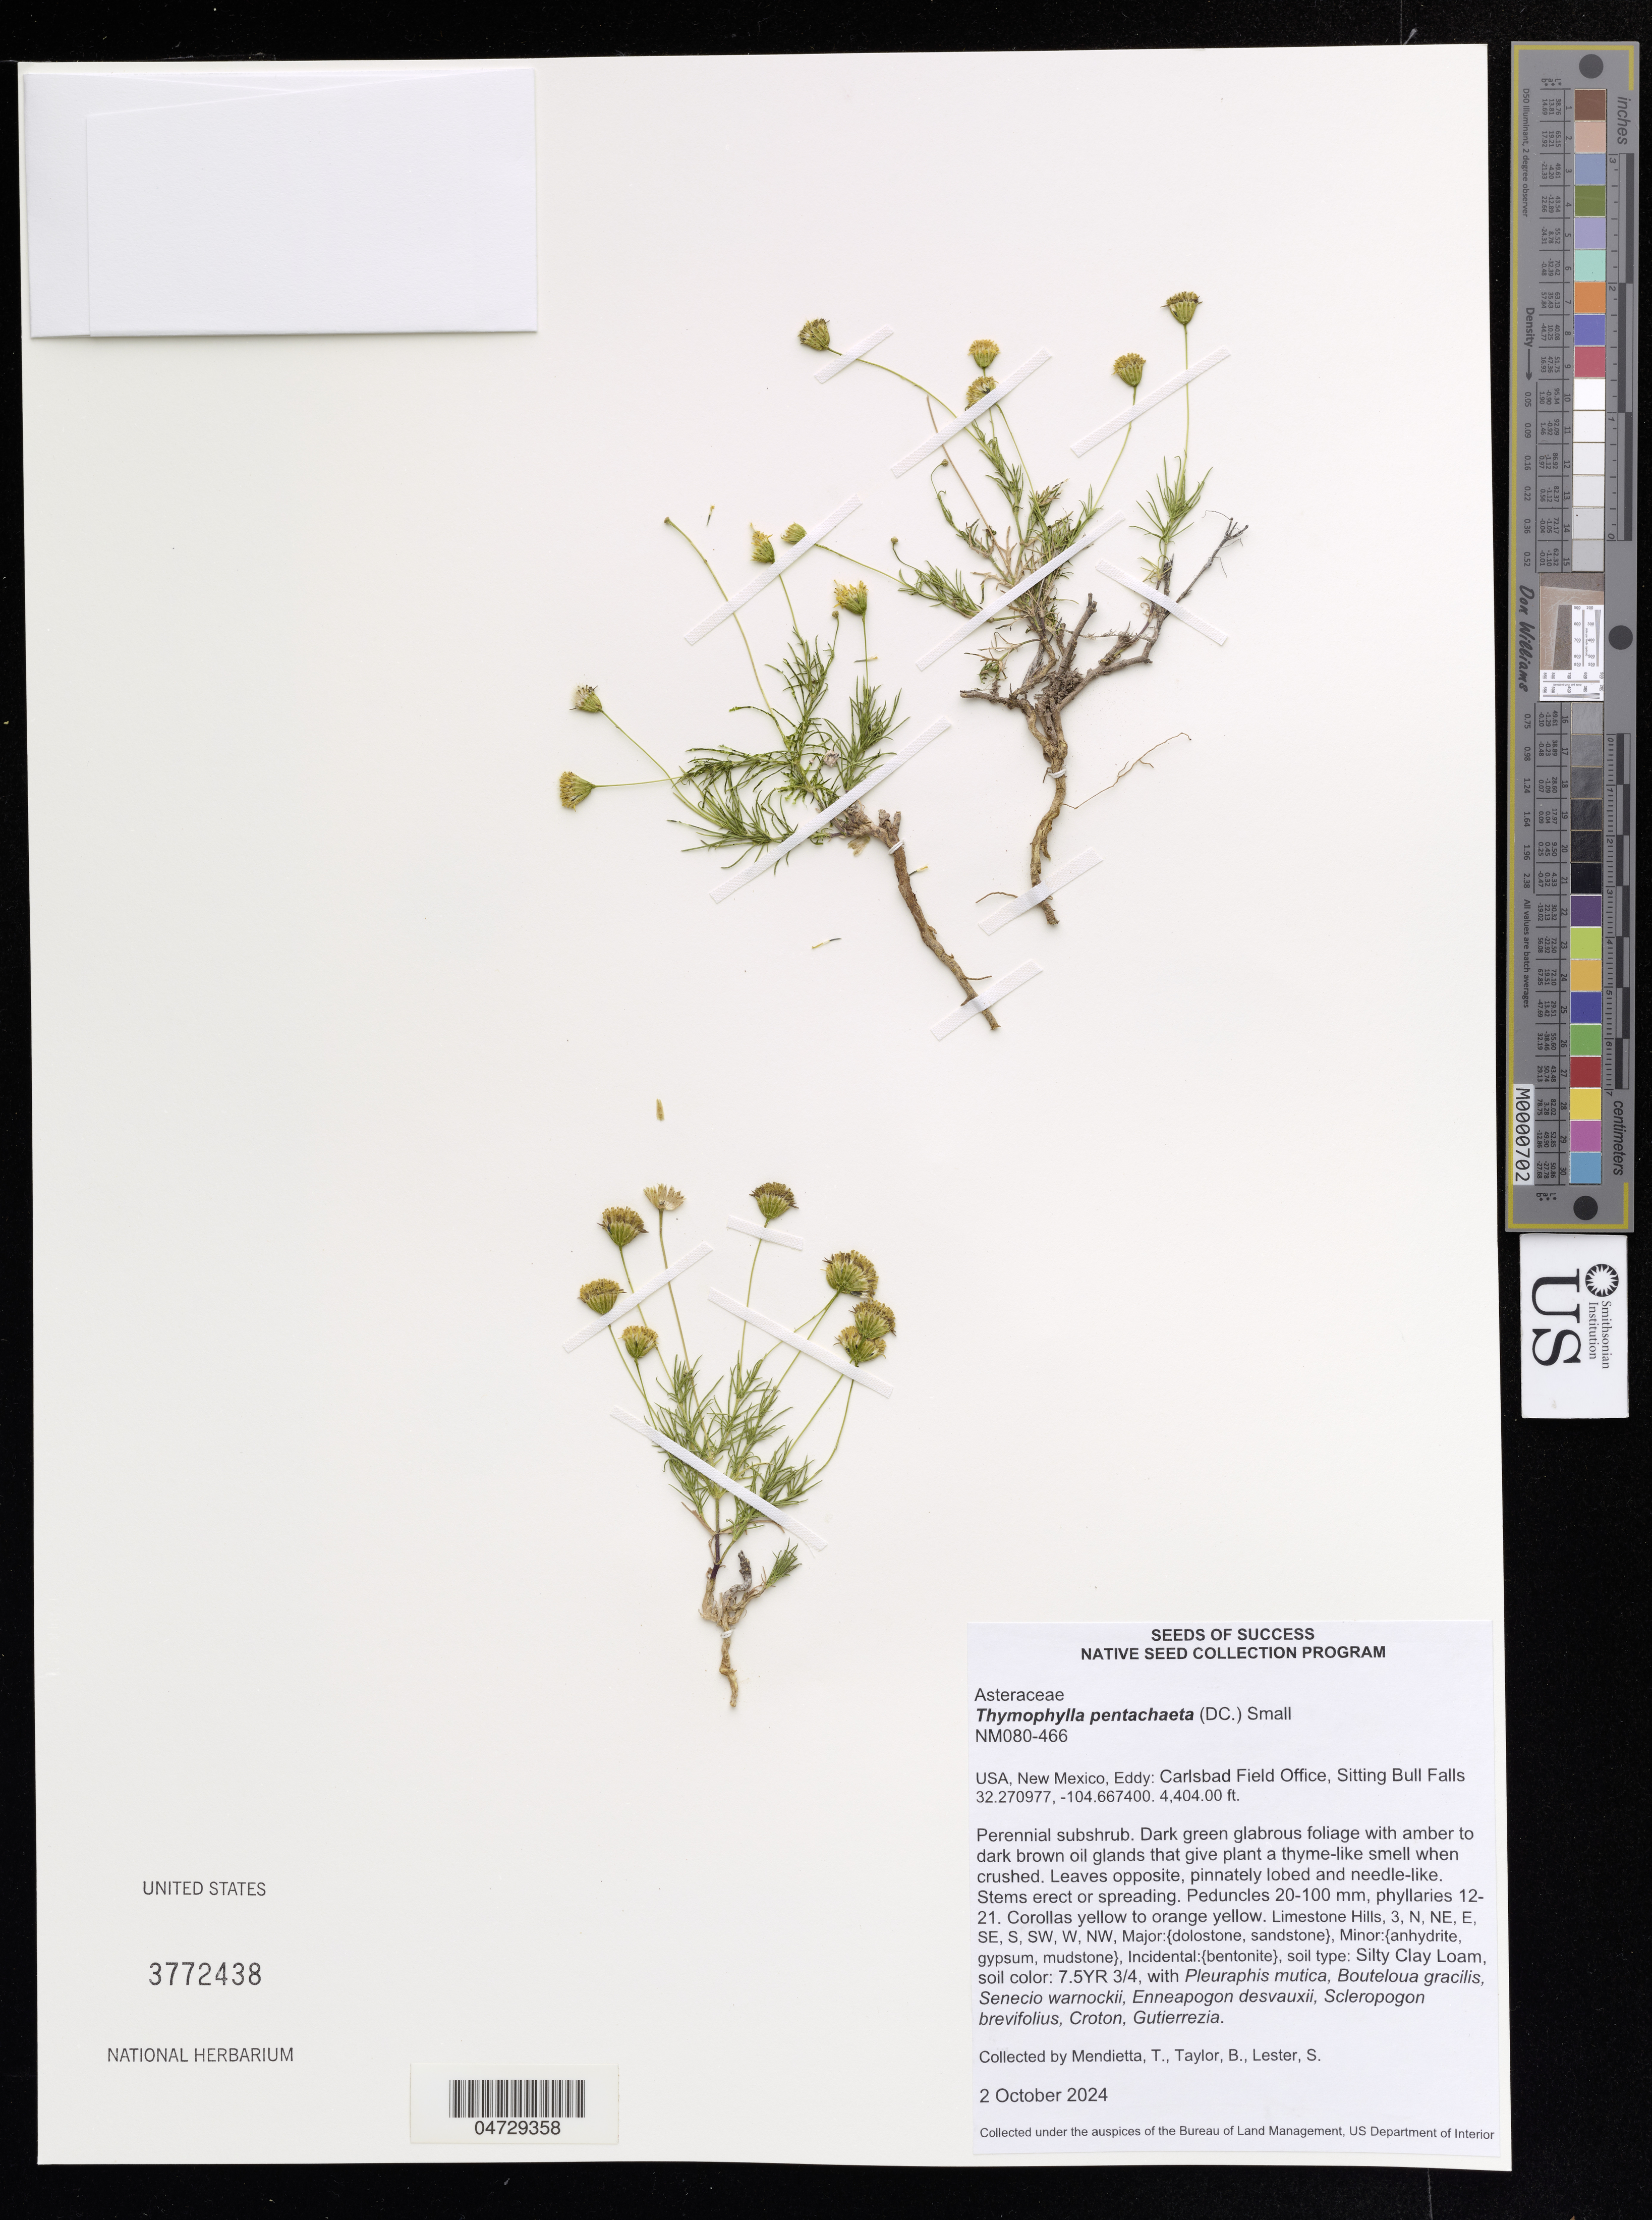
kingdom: Plantae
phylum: Tracheophyta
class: Magnoliopsida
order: Asterales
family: Asteraceae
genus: Thymophylla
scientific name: Thymophylla pentachaeta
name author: (DC.) Small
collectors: T. Mendietta, B. Taylor & S. Lester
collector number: NM080-466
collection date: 2024-10-02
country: United States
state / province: New Mexico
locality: Eddy: Carlsbad Field Office, Sitting Bull Falls.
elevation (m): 1342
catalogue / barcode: US 3772438